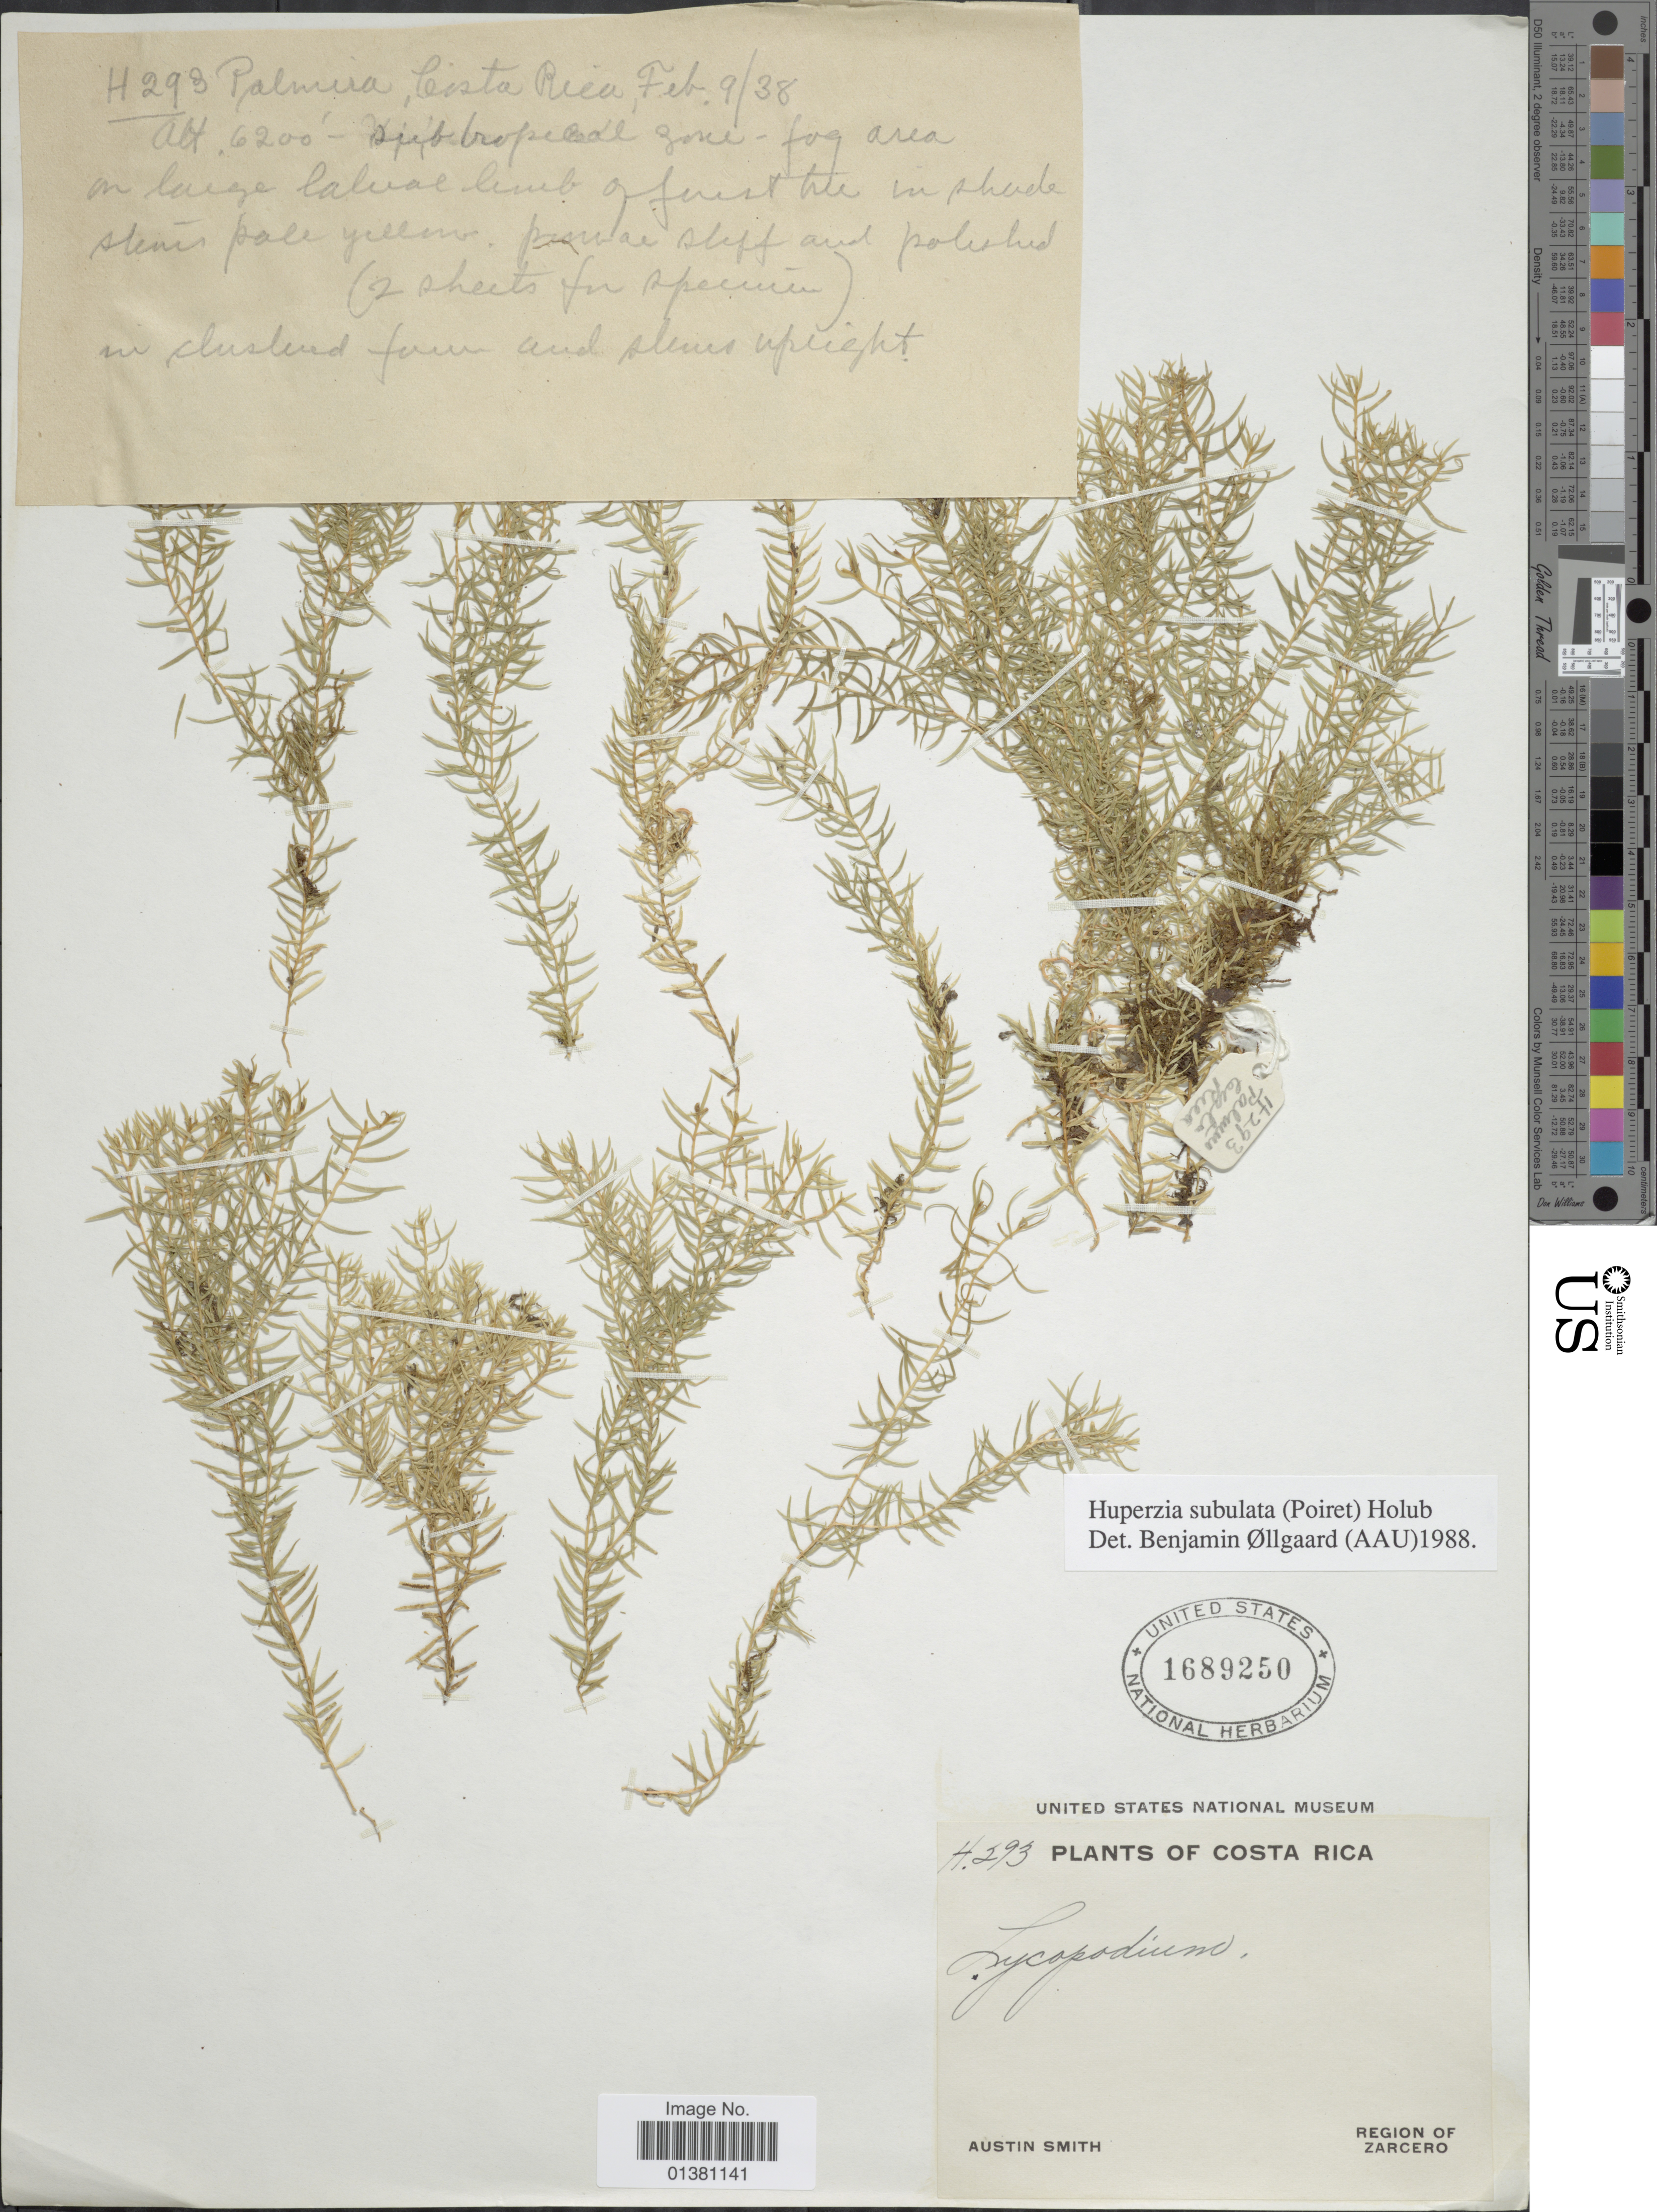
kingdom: Plantae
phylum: Tracheophyta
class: Lycopodiopsida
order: Lycopodiales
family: Lycopodiaceae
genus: Phlegmariurus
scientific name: Phlegmariurus subulatus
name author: (Desv. ex Poir.) B. Øllg.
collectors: Aust P. Smith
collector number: H293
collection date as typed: Transcribed d/m/y: 9/2/38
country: Costa Rica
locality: Region of Zarcero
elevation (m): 1890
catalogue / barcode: US 1689250